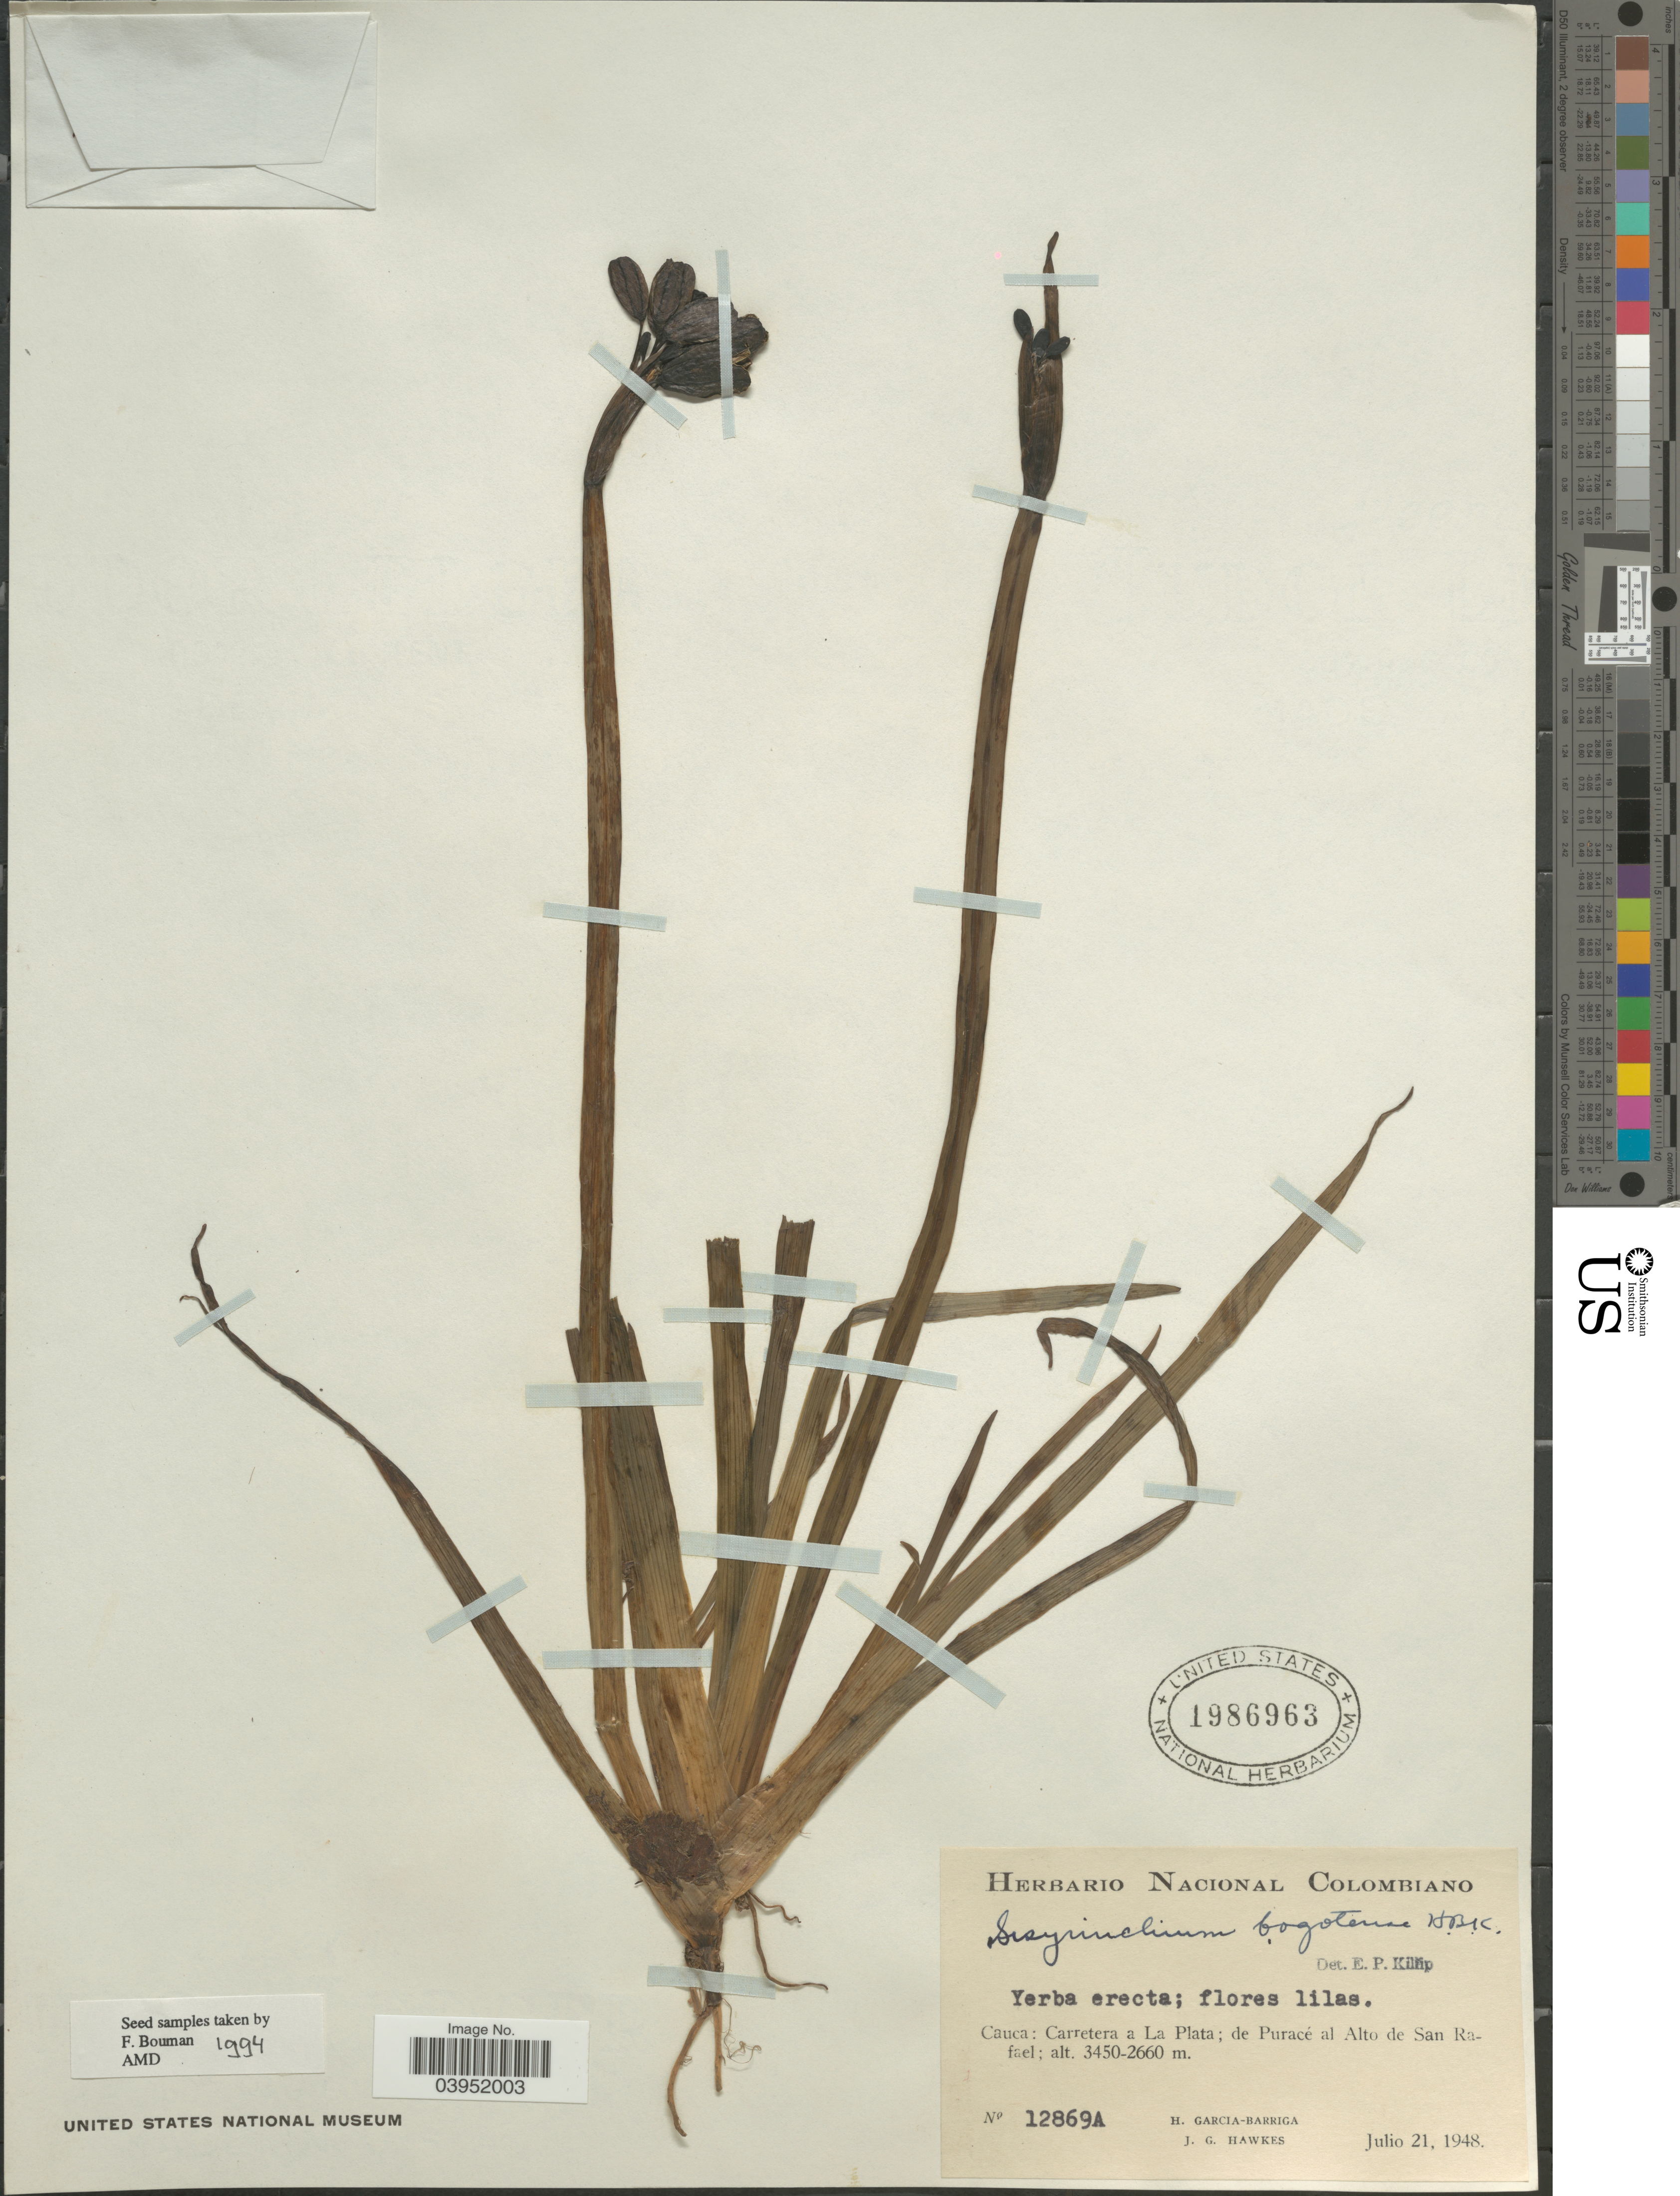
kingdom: Plantae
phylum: Tracheophyta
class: Liliopsida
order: Asparagales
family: Iridaceae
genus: Sisyrinchium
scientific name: Sisyrinchium bogotense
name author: Kunth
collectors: H. García Barriga & J. Hawkes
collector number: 12869A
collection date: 1948-07-21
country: Colombia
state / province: Cauca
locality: Carretera a La Plata; de Puracé al Alto de San Rafael.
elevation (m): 2660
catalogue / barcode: US 1986963